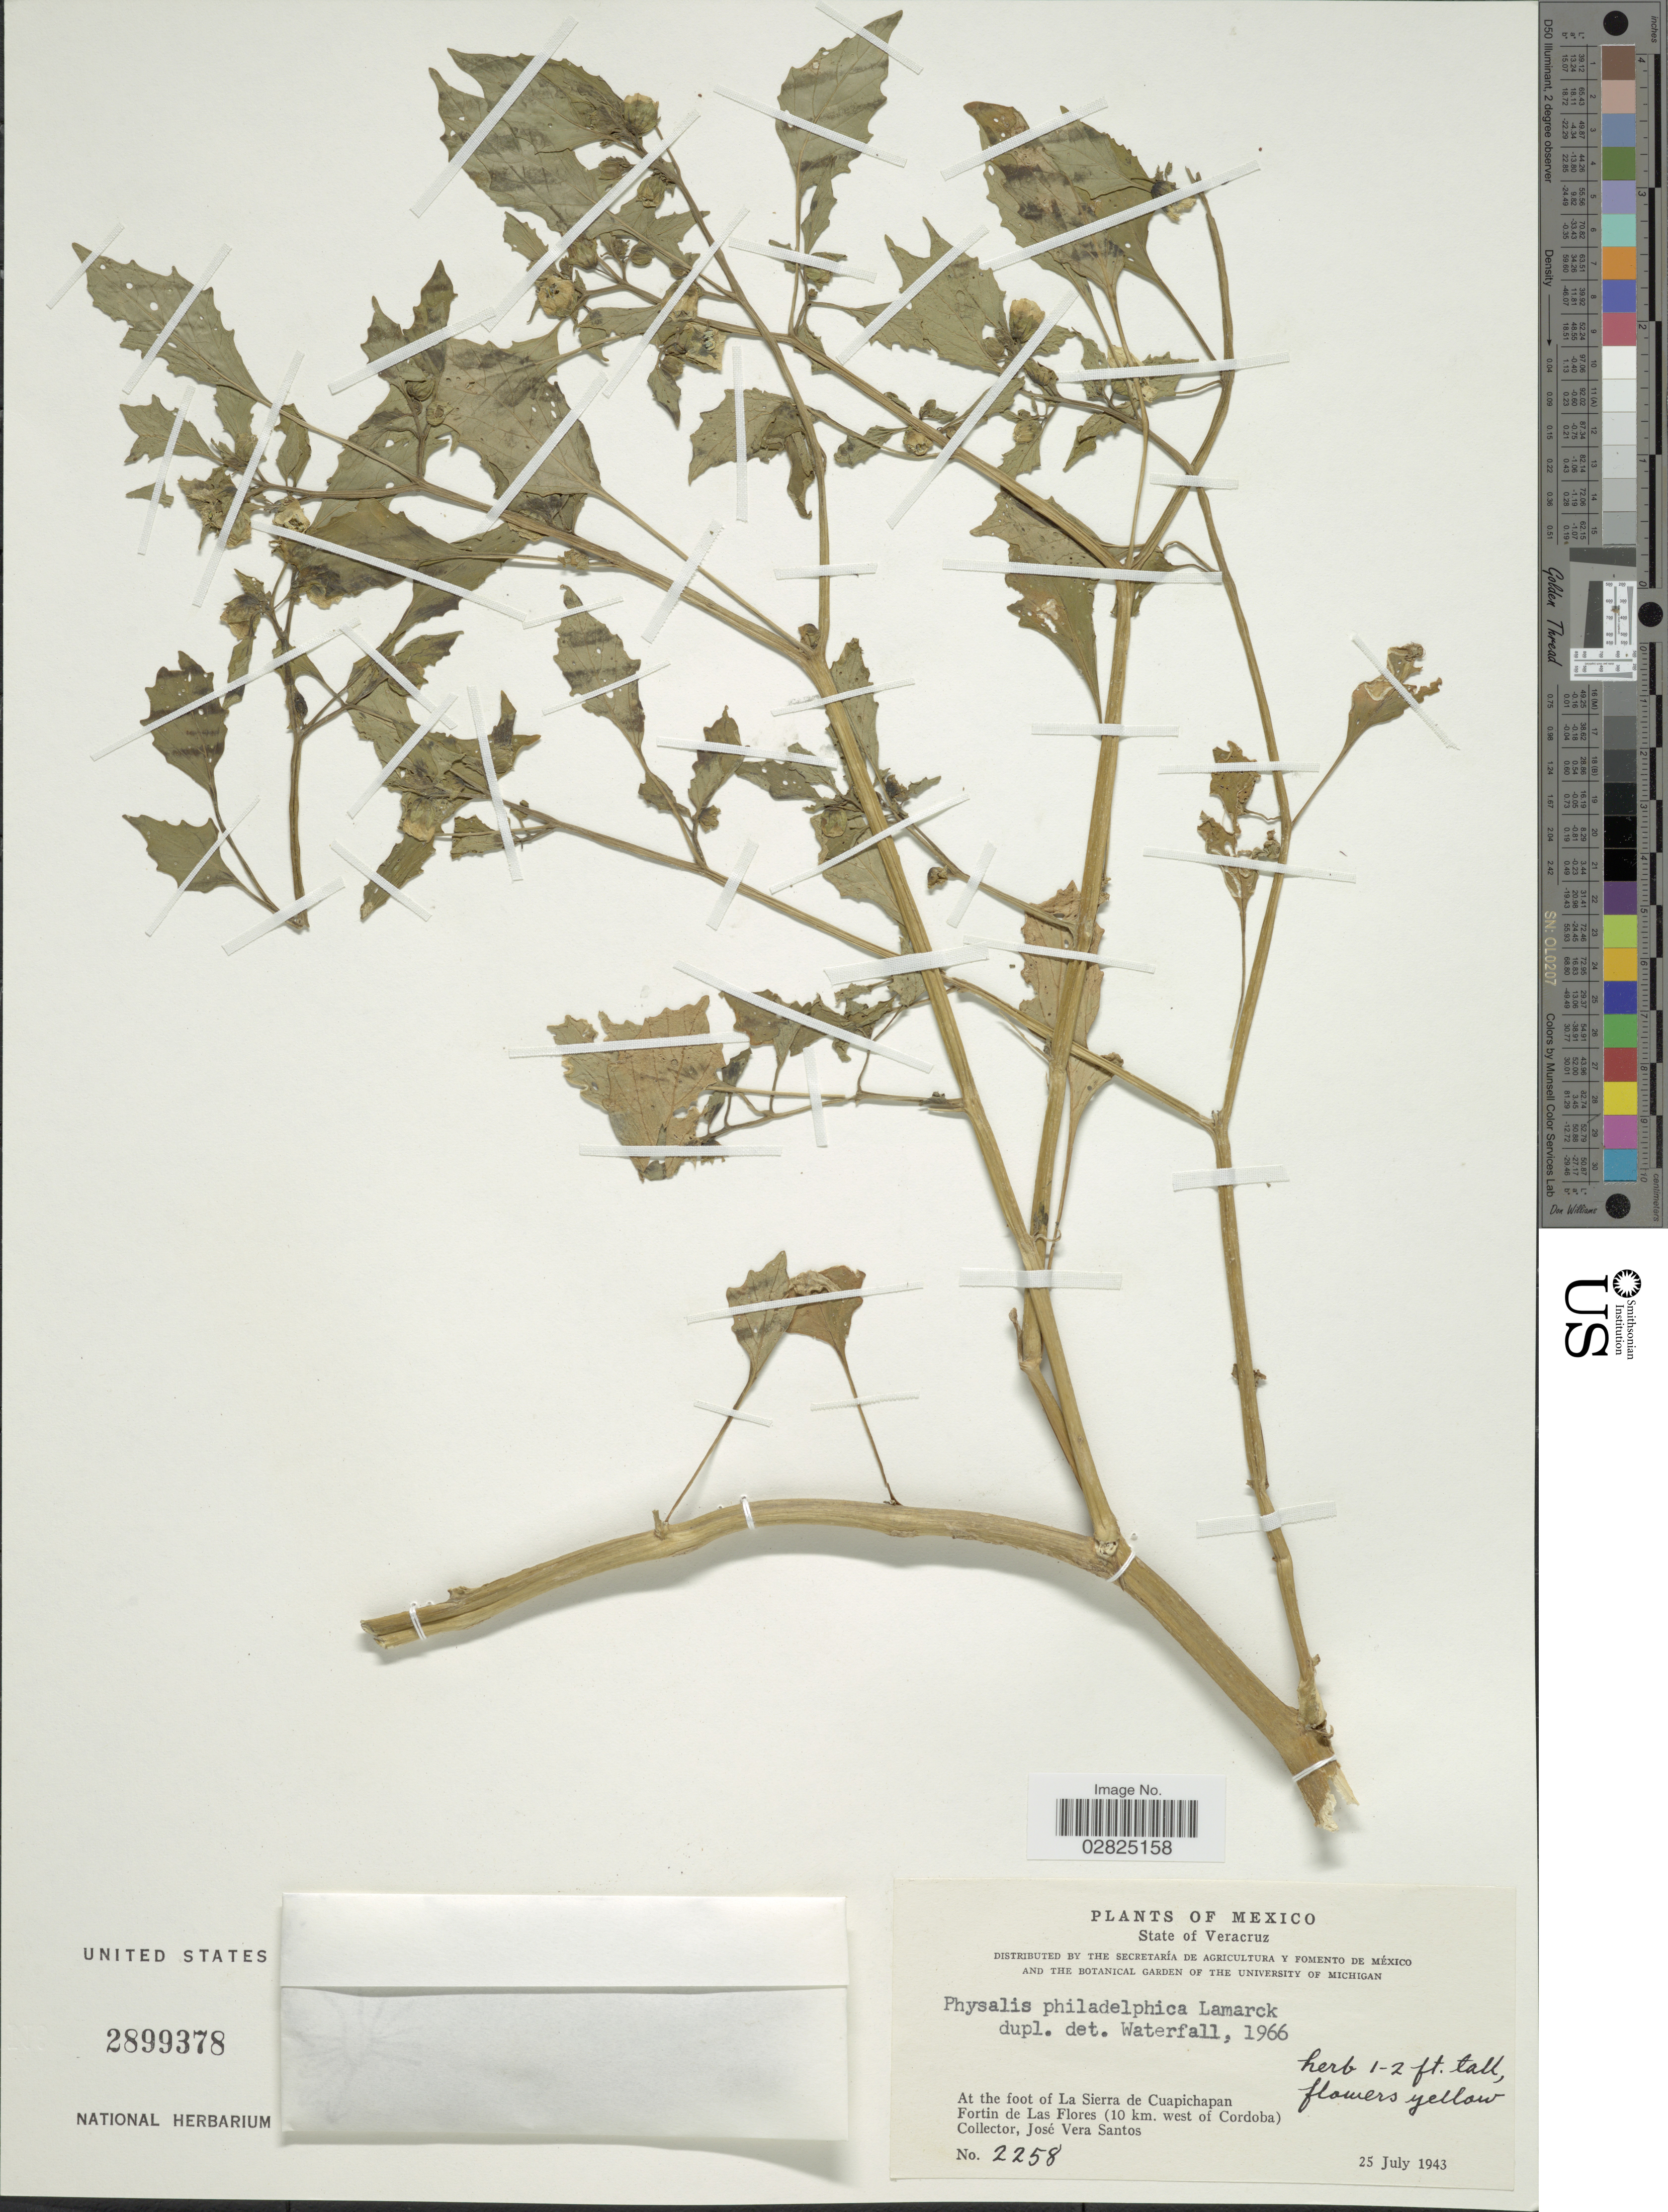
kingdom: Plantae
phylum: Tracheophyta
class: Magnoliopsida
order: Solanales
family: Solanaceae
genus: Physalis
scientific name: Physalis philadelphica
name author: Lam.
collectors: J. Vera Santos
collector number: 2258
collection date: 1943-07-25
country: Mexico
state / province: Veracruz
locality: At the foot of La Sierra de Cuapichapan, Fortin de Las Flores (10 km. west of Cordoba).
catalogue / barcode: US 2899378